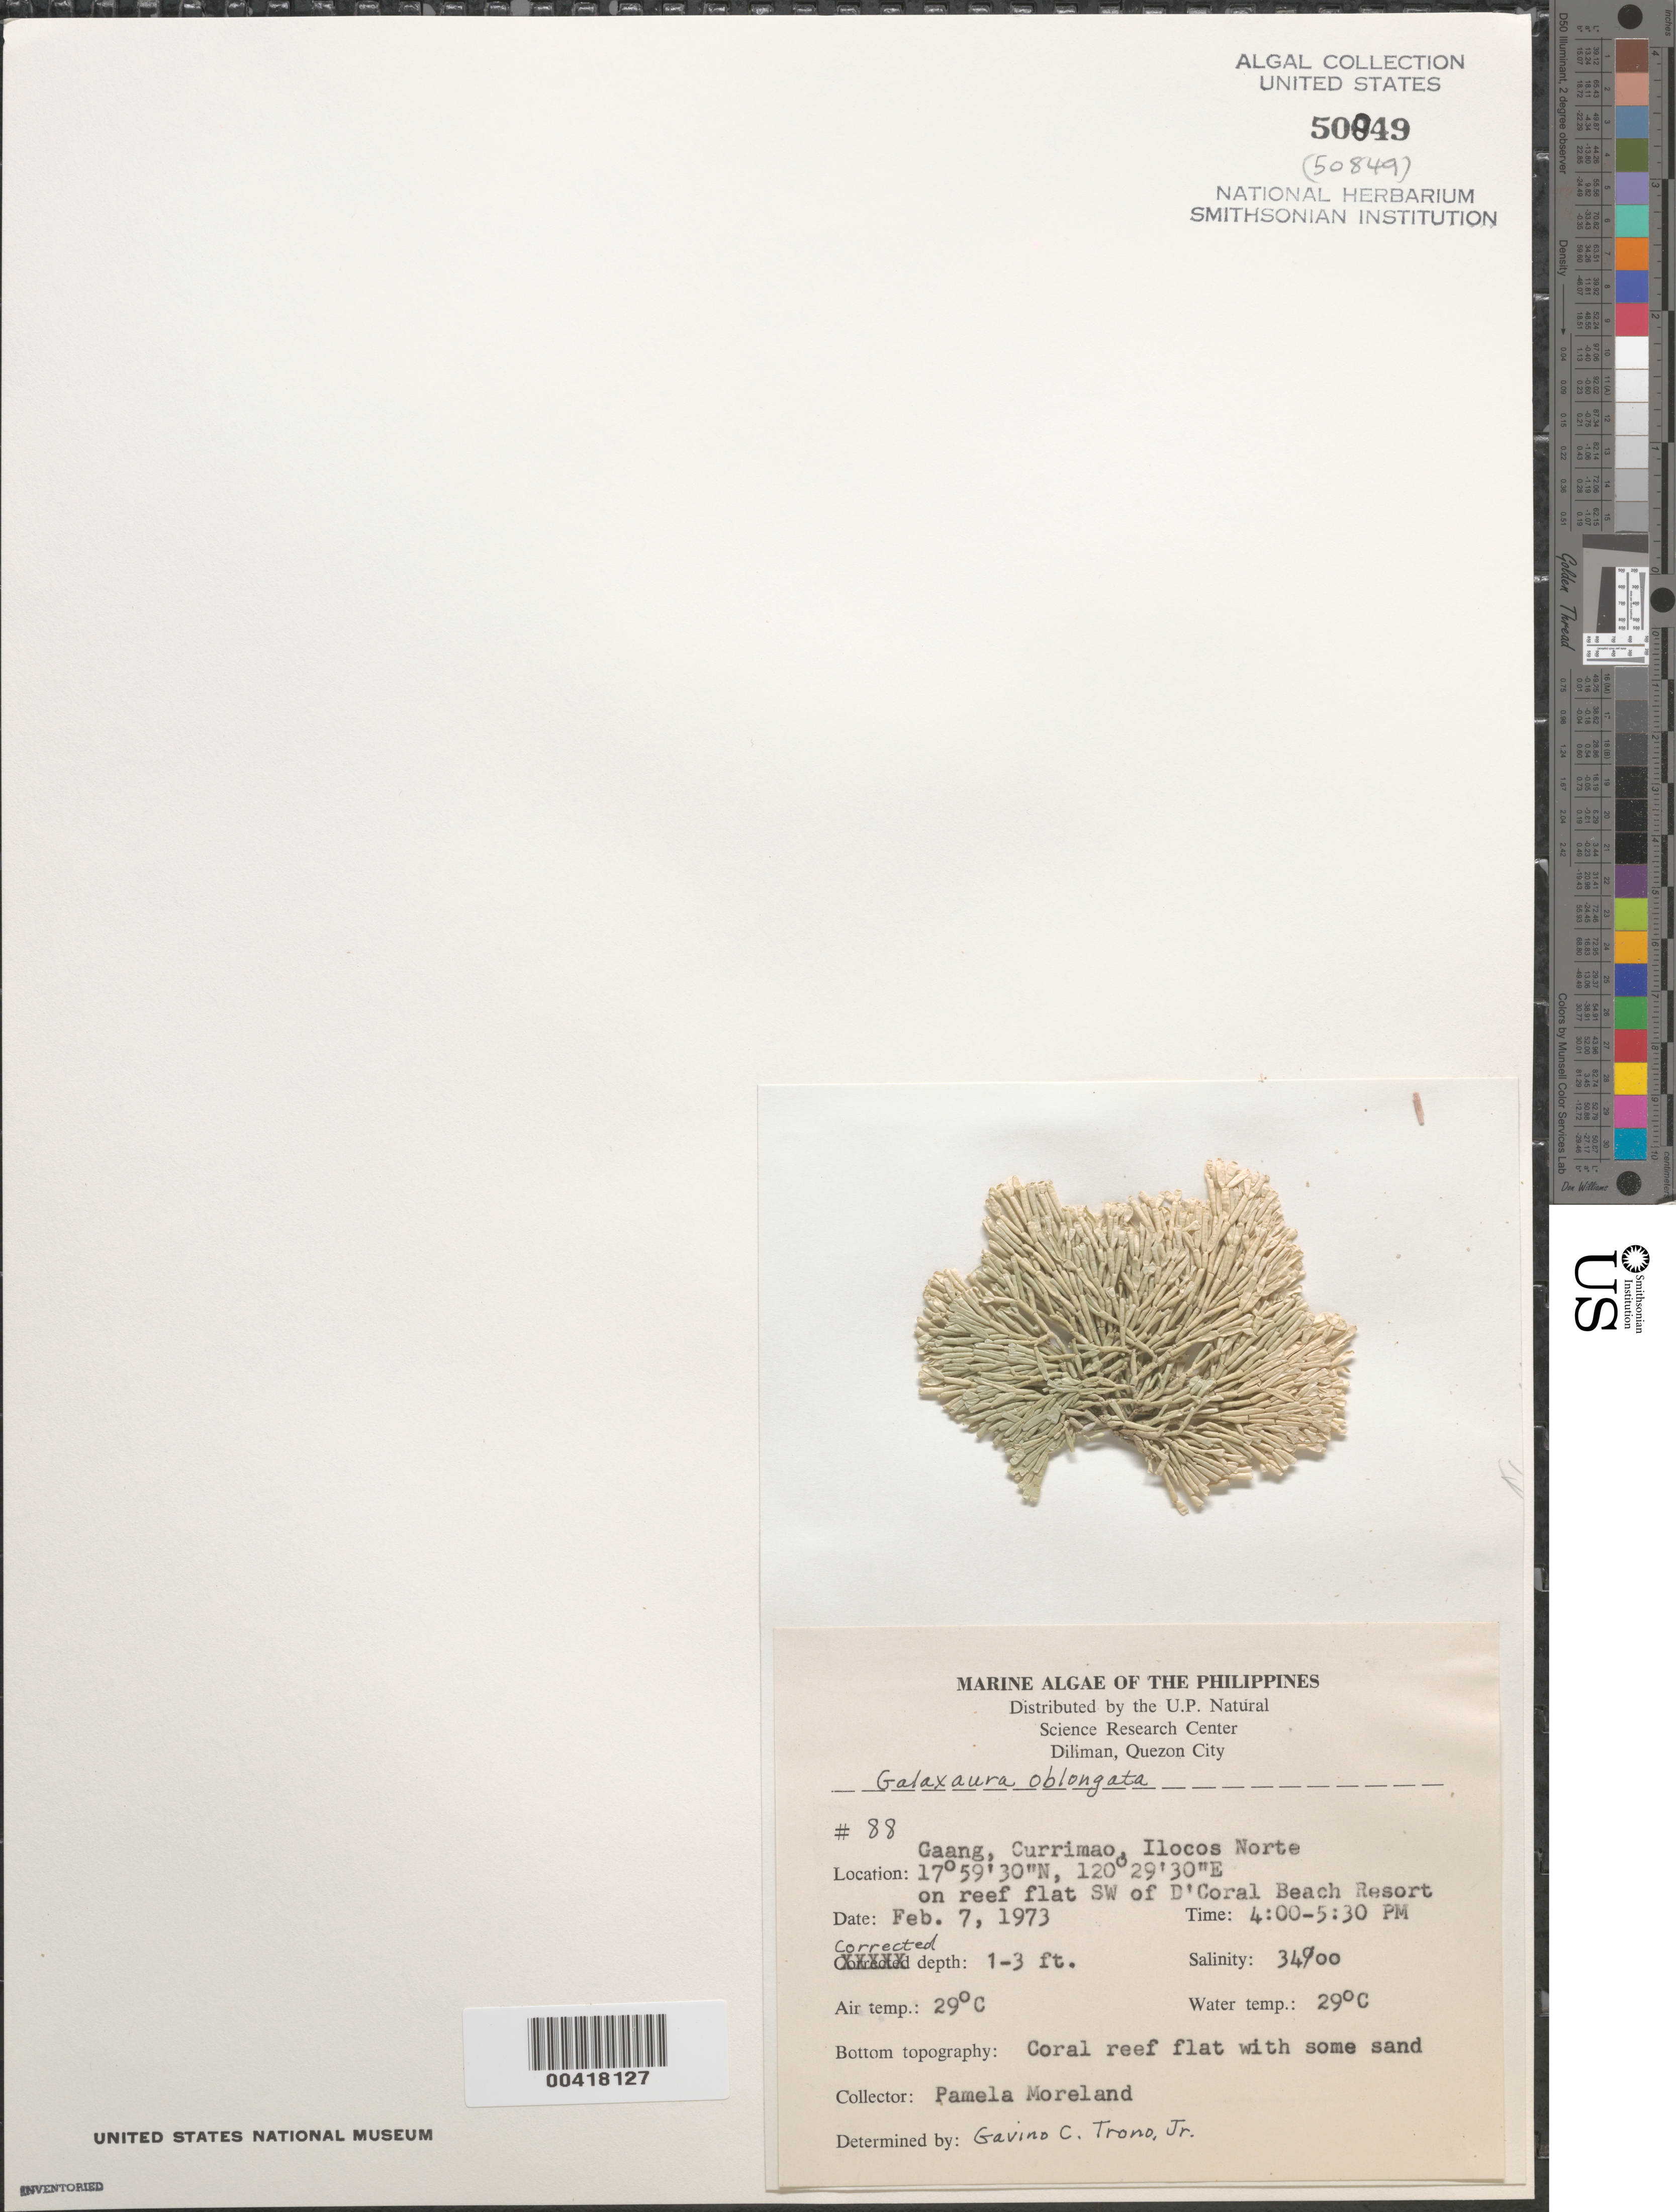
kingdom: Plantae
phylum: Rhodophyta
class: Florideophyceae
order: Nemaliales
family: Galaxauraceae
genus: Tricleocarpa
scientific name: Tricleocarpa fragilis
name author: (L.) Huisman & R.A. Towns.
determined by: Algae name updating Project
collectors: P. Moreland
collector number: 88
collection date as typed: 07 Feb 1973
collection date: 1973-02-07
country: Philippines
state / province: Ilocos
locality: Gaang, southwest of d'coral beach resort, currimao, ilocos norte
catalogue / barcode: US 50849